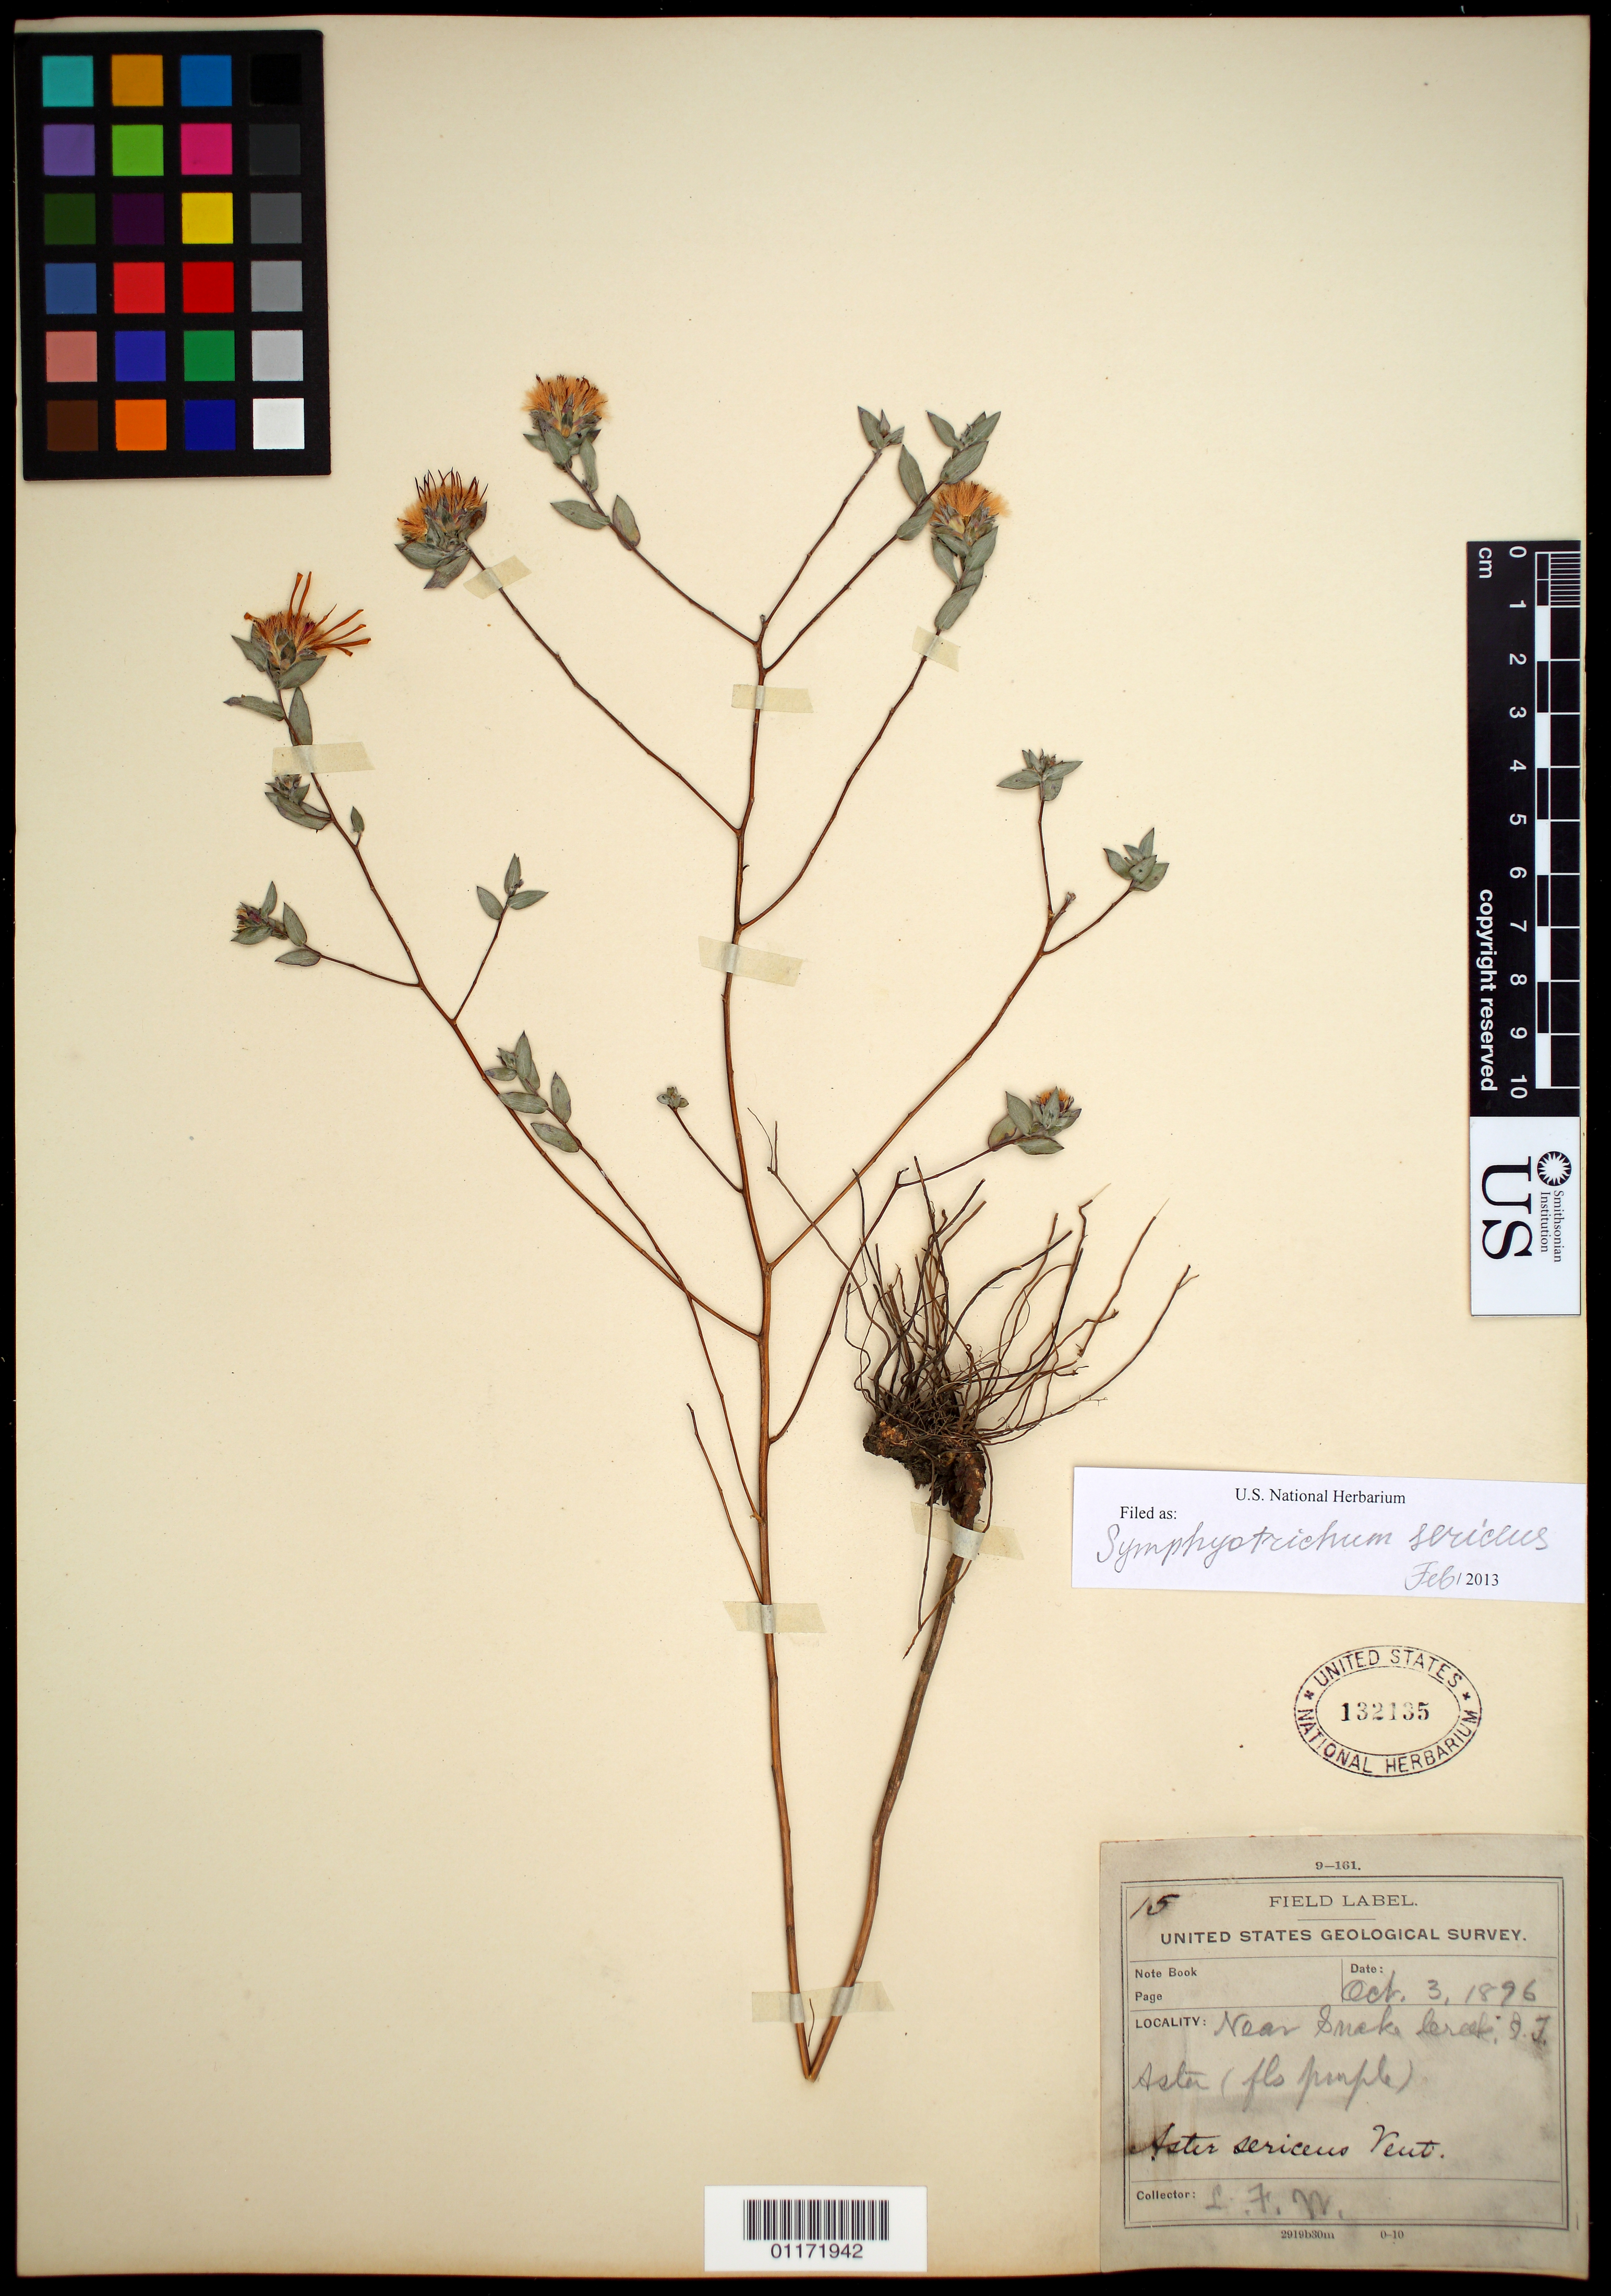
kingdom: Plantae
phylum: Tracheophyta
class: Magnoliopsida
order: Asterales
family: Asteraceae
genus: Symphyotrichum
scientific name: Symphyotrichum sericeum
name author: (Vent.) G.L. Nesom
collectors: L. F. Ward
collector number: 15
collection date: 1896-10-03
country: United States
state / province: Oklahoma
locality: Snake Creek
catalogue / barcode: US 132135